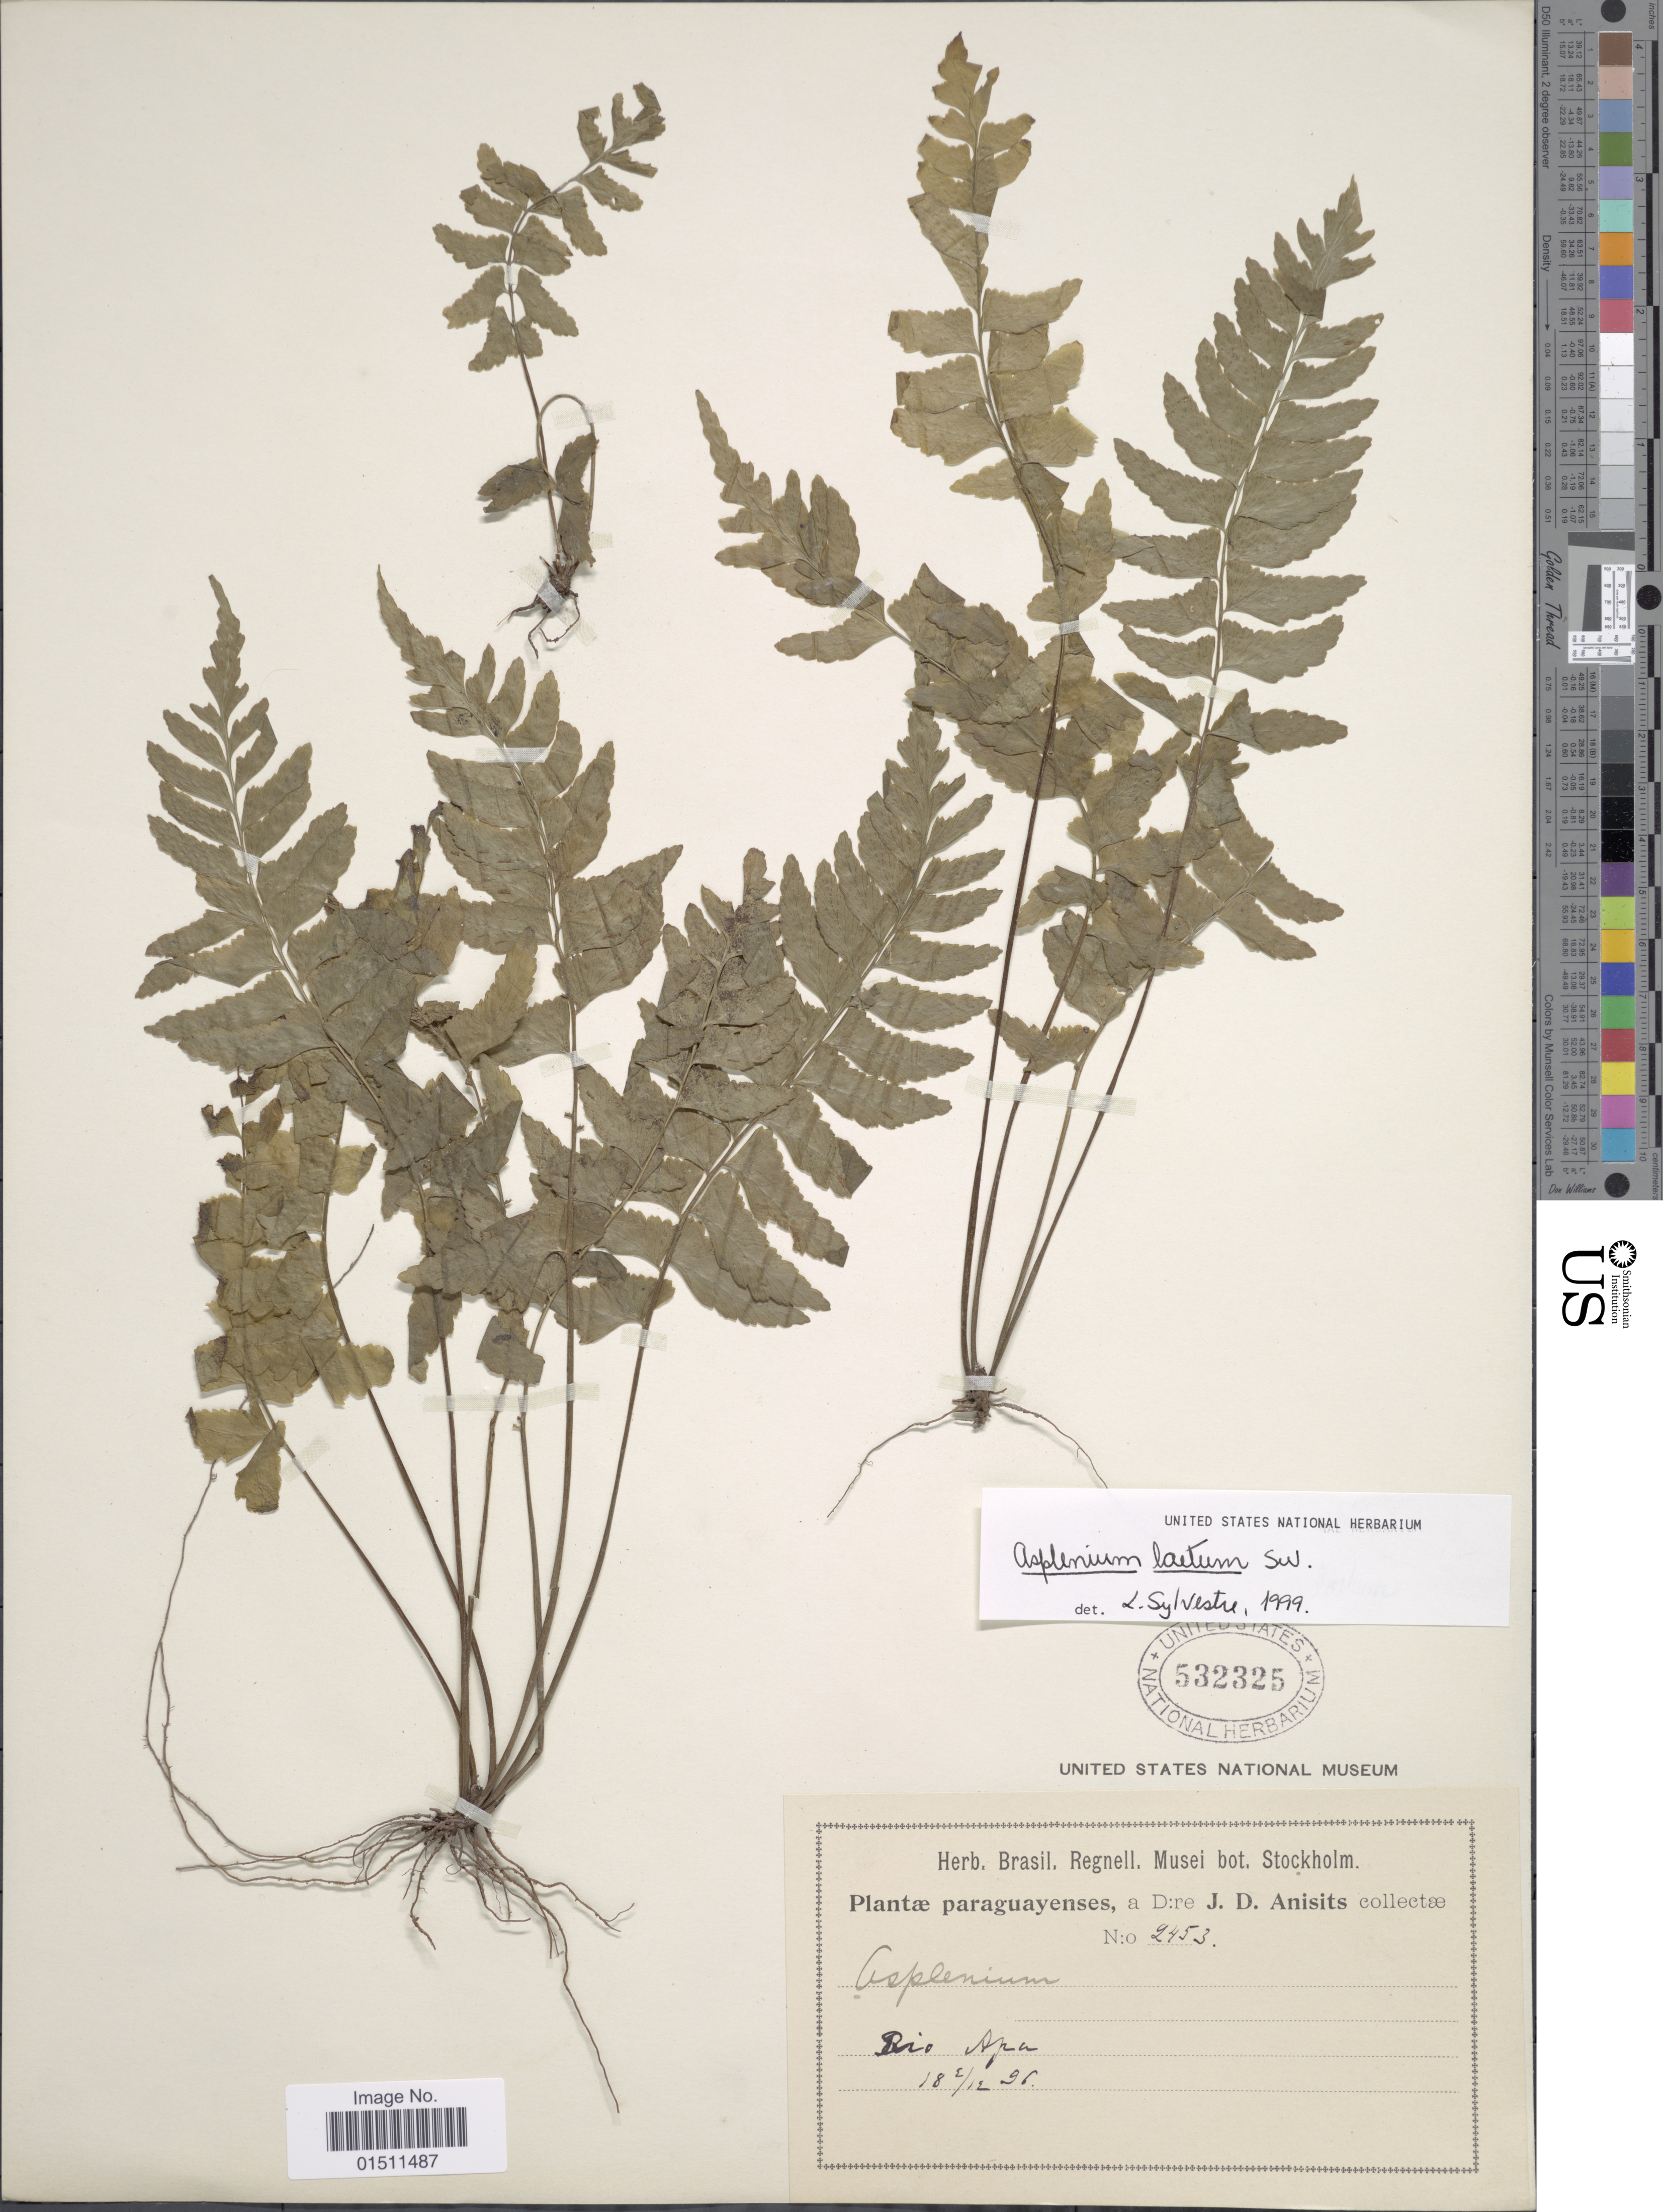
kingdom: Plantae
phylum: Tracheophyta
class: Polypodiopsida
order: Polypodiales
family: Aspleniaceae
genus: Asplenium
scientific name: Asplenium laetum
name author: Sw.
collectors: J. D. Anisits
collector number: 2453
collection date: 1896-12-02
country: Paraguay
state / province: Paraguari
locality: Rio Apa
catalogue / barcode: US 532325